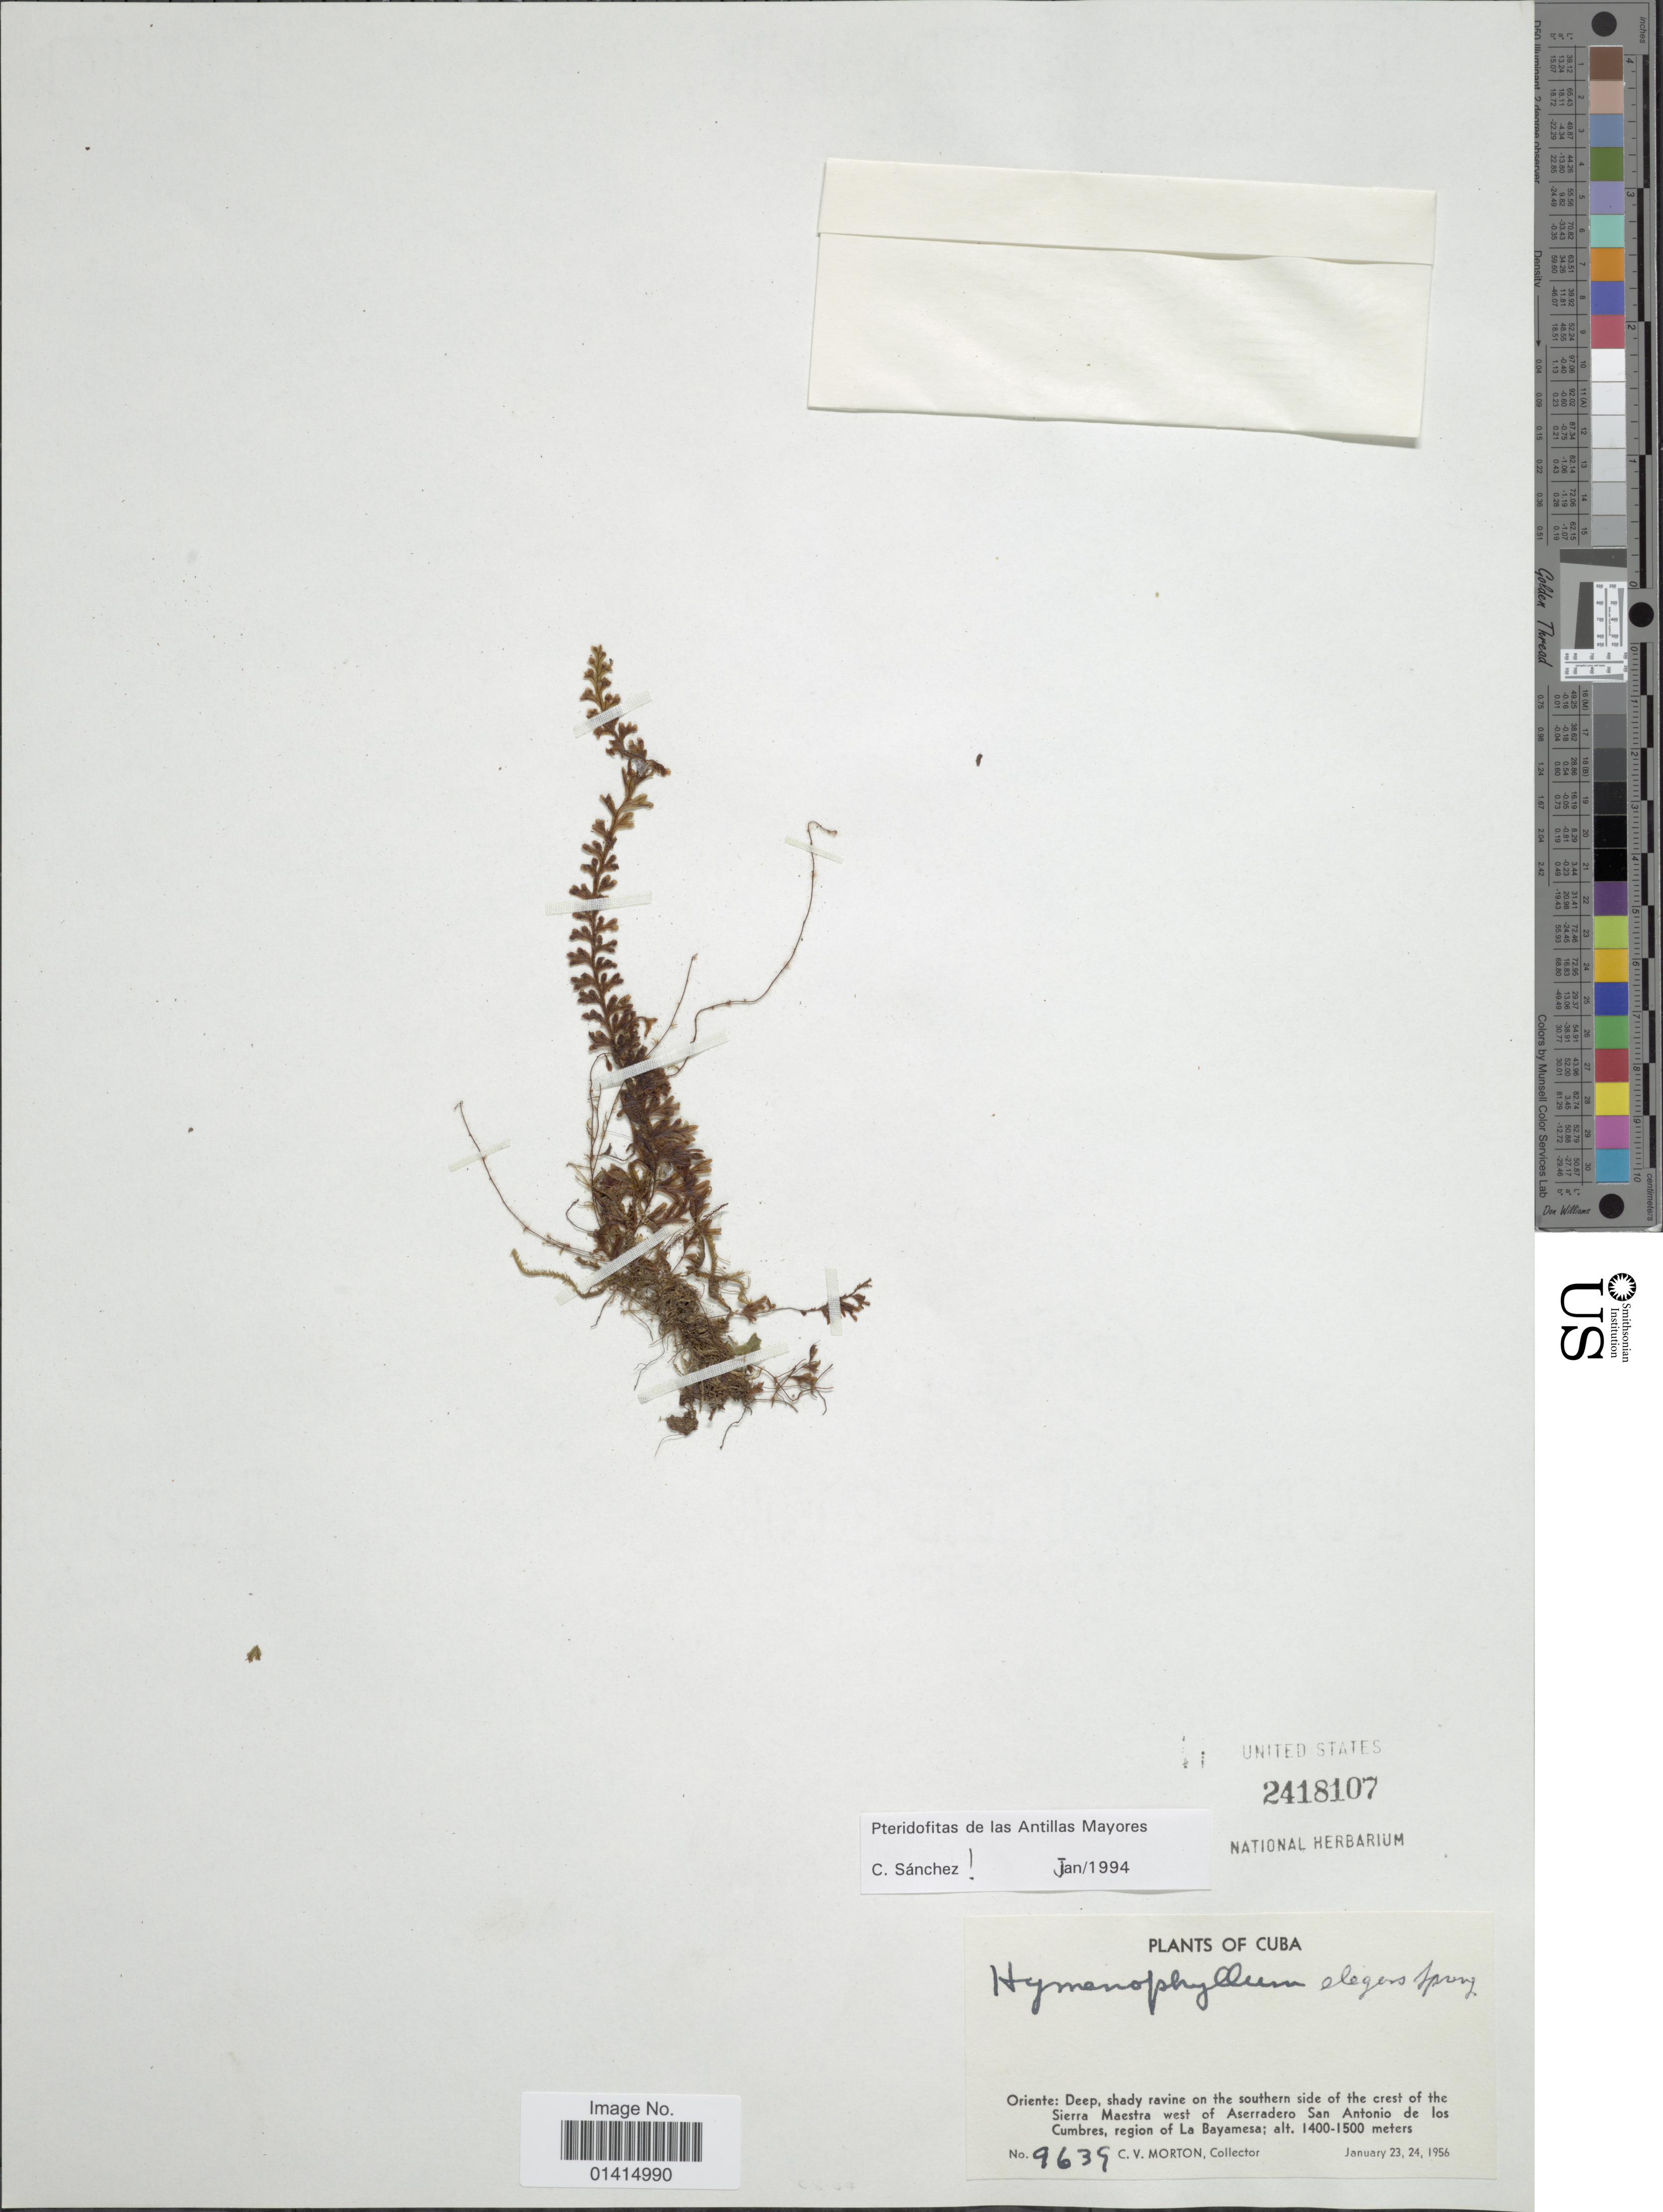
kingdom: Plantae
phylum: Tracheophyta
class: Polypodiopsida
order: Hymenophyllales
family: Hymenophyllaceae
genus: Hymenophyllum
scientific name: Hymenophyllum elegans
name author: Spreng.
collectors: C. V. Morton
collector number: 9639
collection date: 1956-01-23/1956-01-24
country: Cuba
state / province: Oriente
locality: Oriente: Deep, shady ravine on the southern side of the crest of the Sierra Maestra west of Aserradero San Antonio de los Cumbres, region of La Bayamesa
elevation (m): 1400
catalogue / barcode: US 2418107